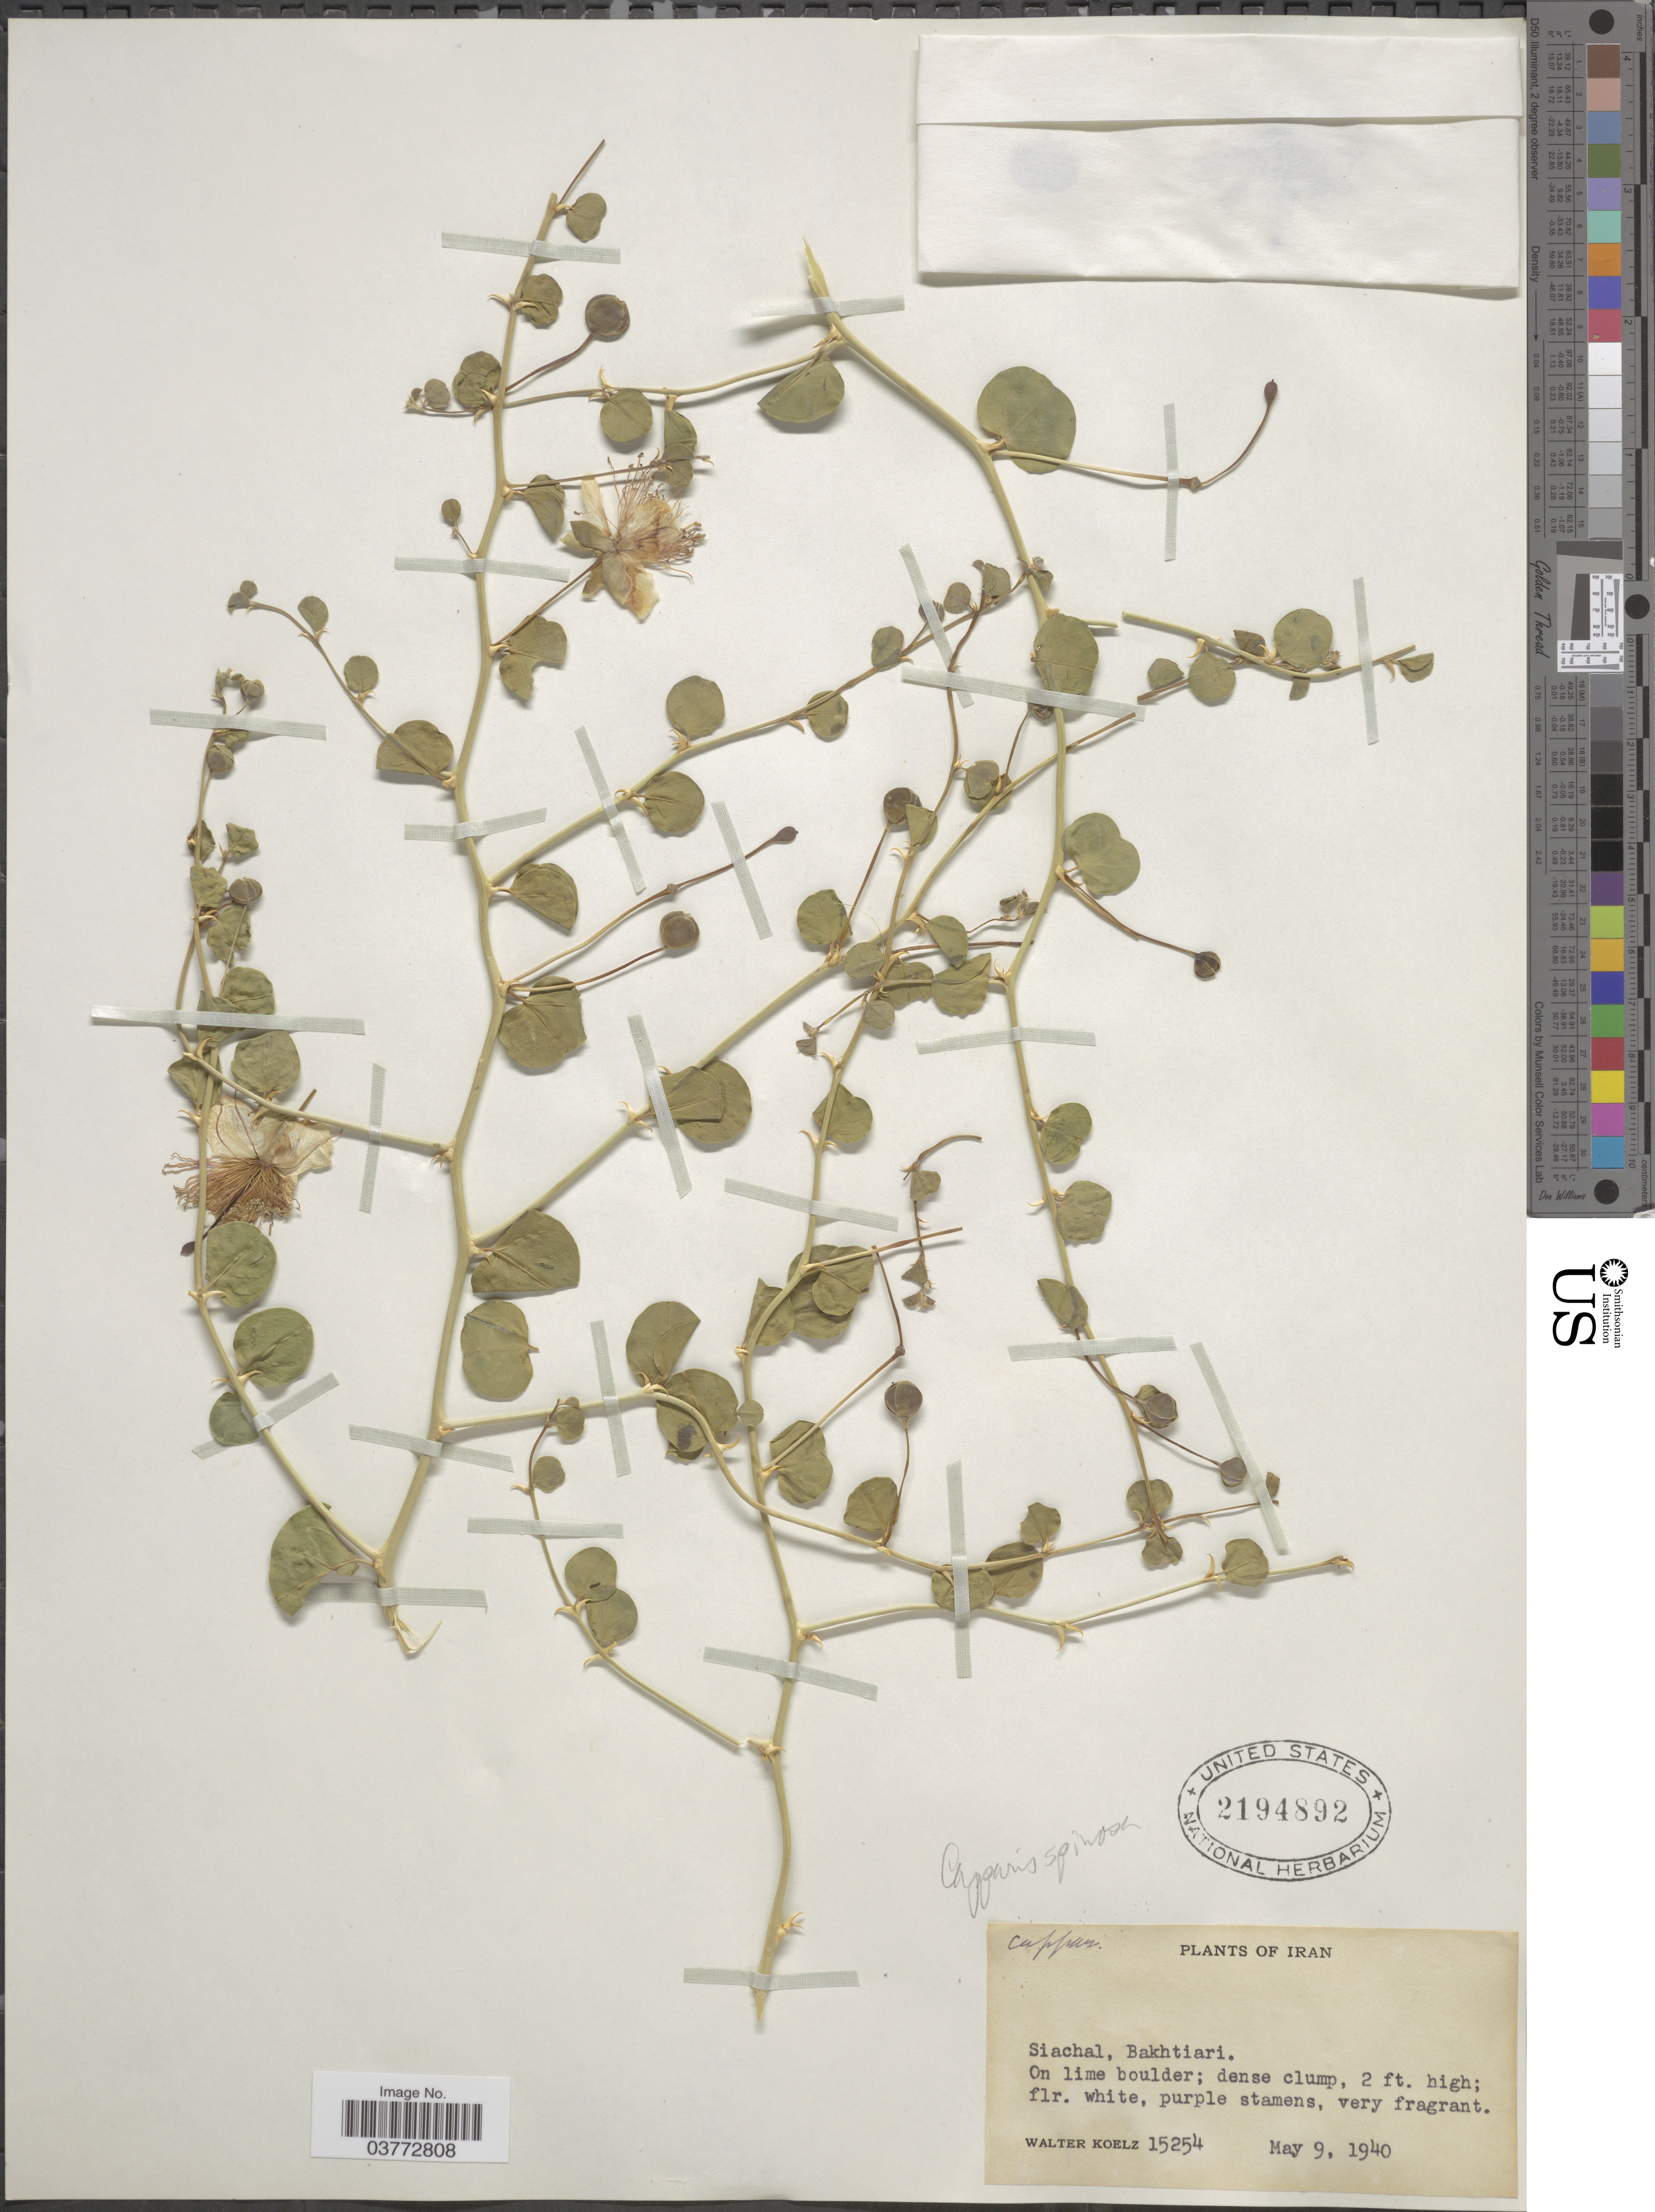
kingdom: Plantae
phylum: Tracheophyta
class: Magnoliopsida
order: Brassicales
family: Capparaceae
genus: Capparis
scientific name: Capparis parviflora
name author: Boiss.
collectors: W. N. Koelz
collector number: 15254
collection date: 1940-05-09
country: Iran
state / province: Chahar Mahaal and Bakhtiari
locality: Siachal, Bakhtiari.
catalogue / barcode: US 2194892